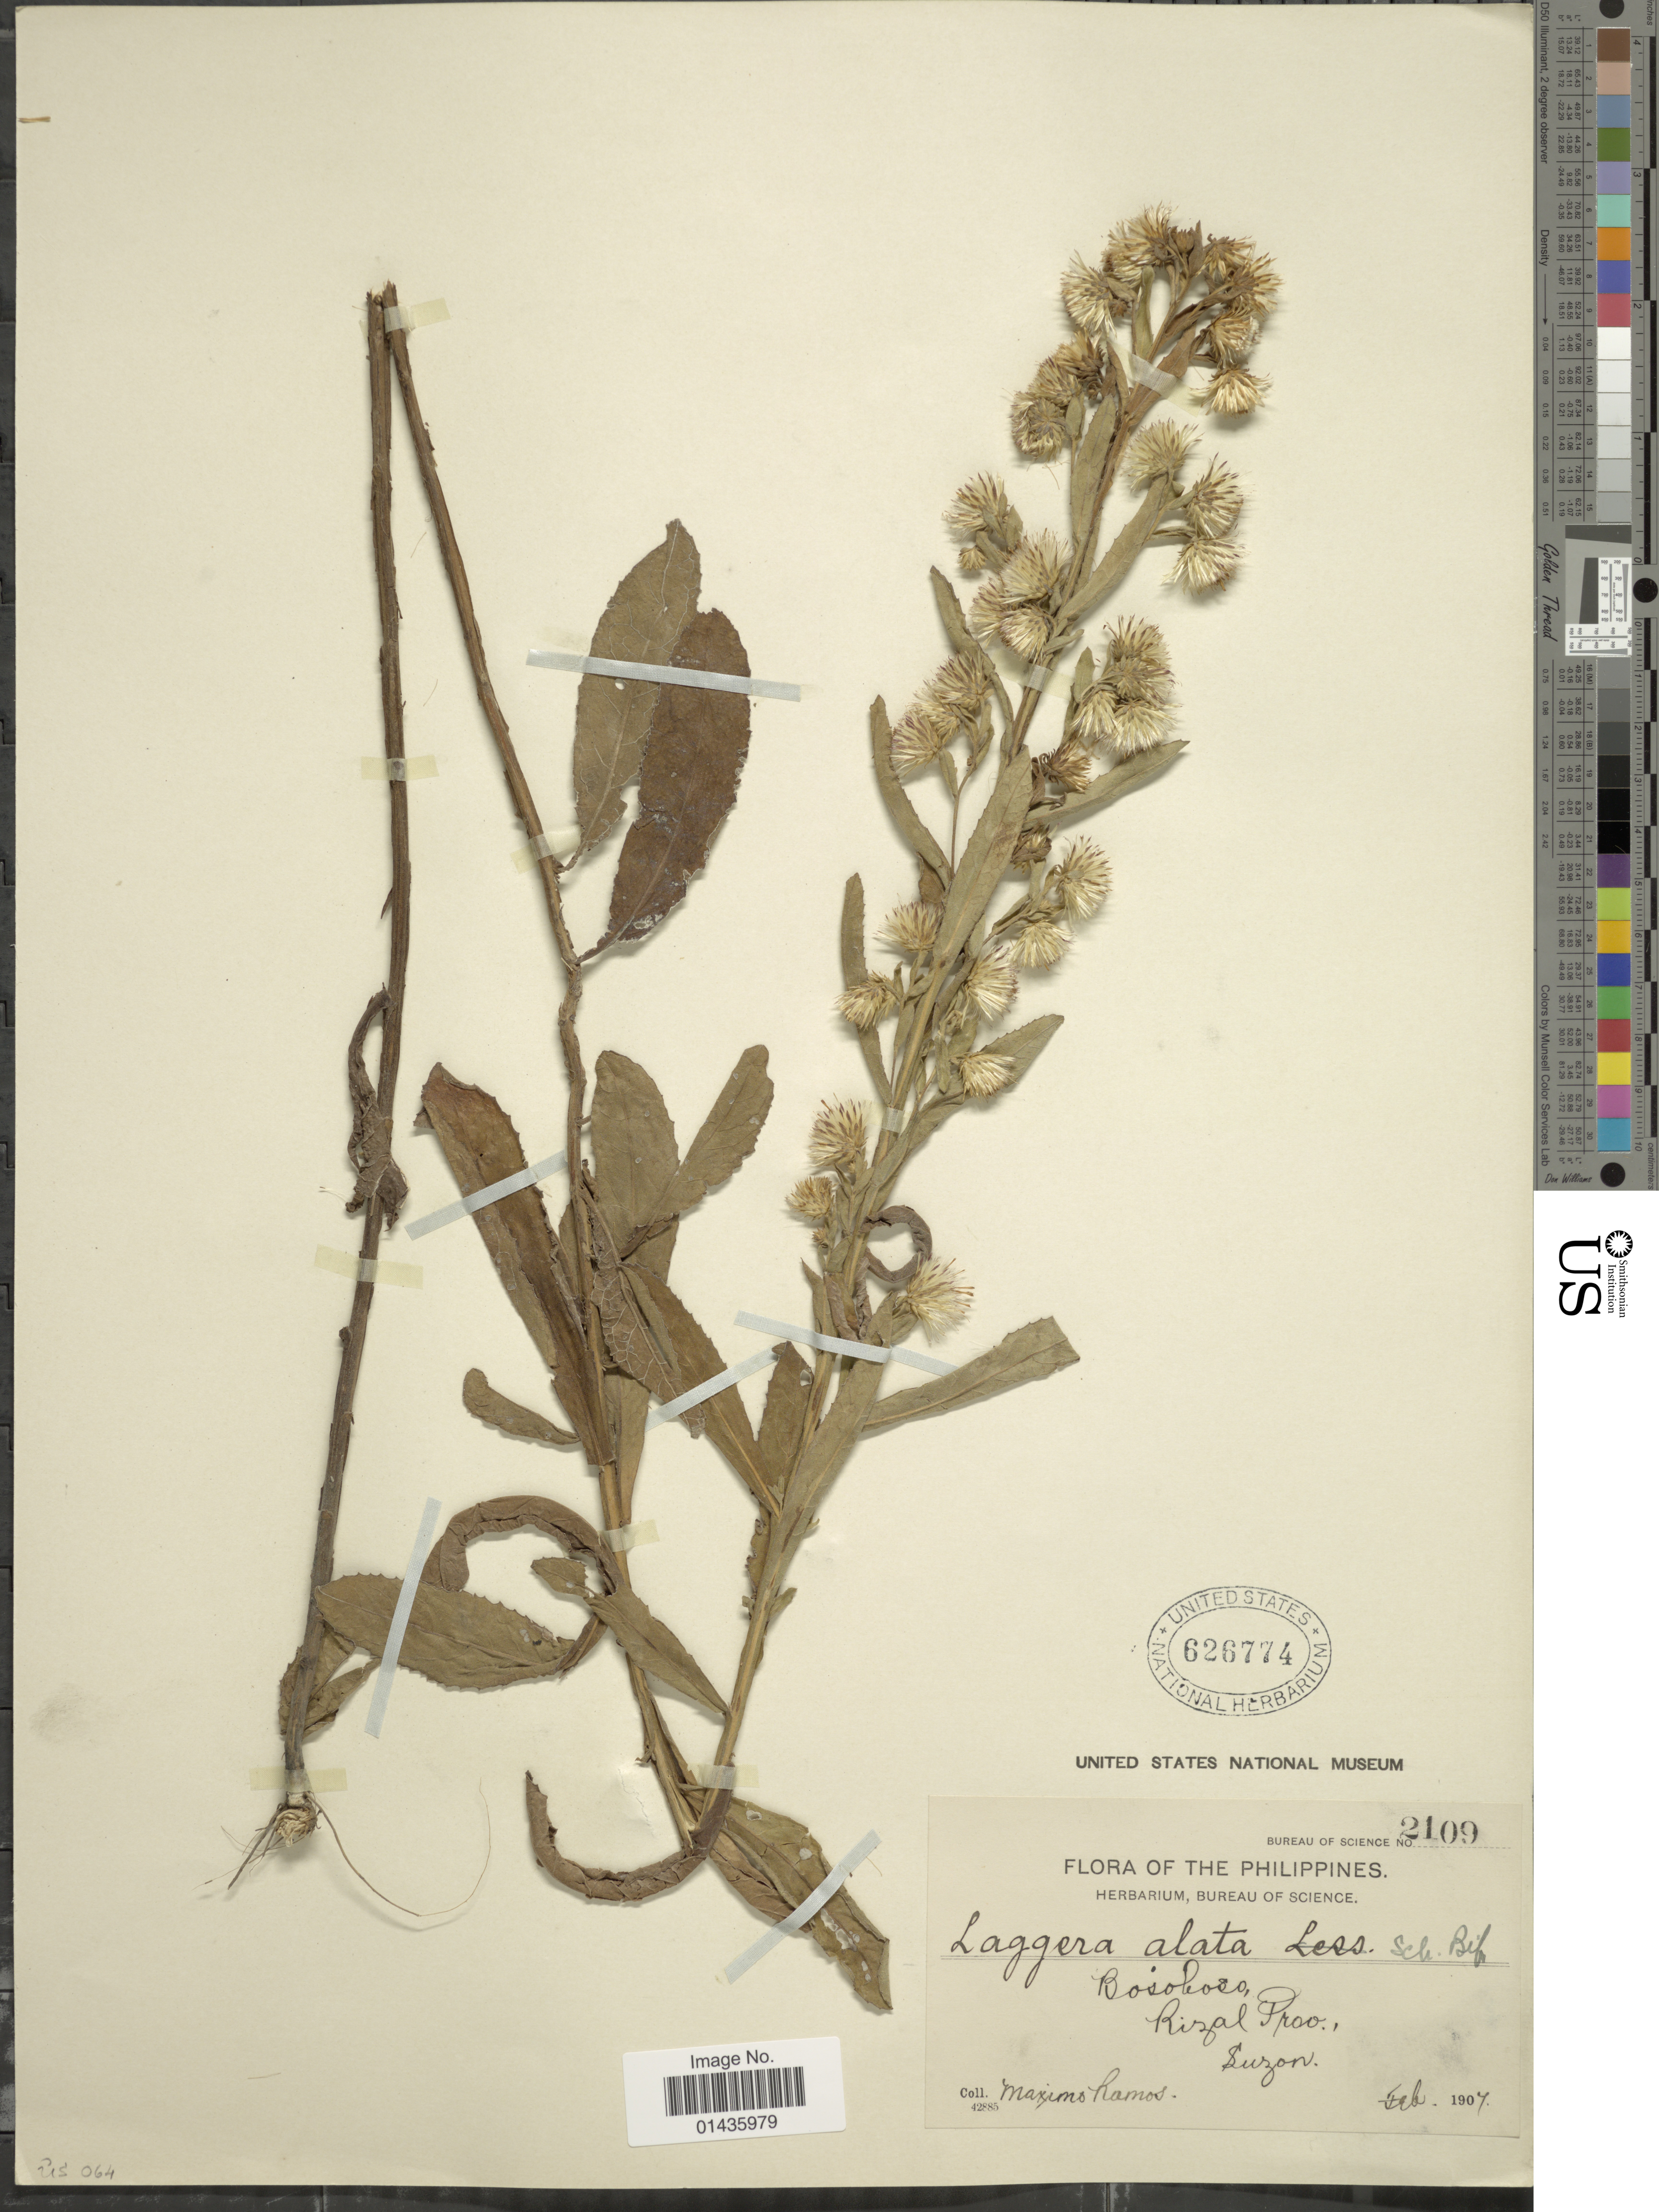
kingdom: Plantae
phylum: Tracheophyta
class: Magnoliopsida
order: Asterales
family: Asteraceae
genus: Laggera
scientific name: Laggera alata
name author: Sch. Bip.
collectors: M. Ramos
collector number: Bureau of Science 2109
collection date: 1907-02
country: Philippines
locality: Bosoboso, Rizal Prov., Luzon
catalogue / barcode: US 626774